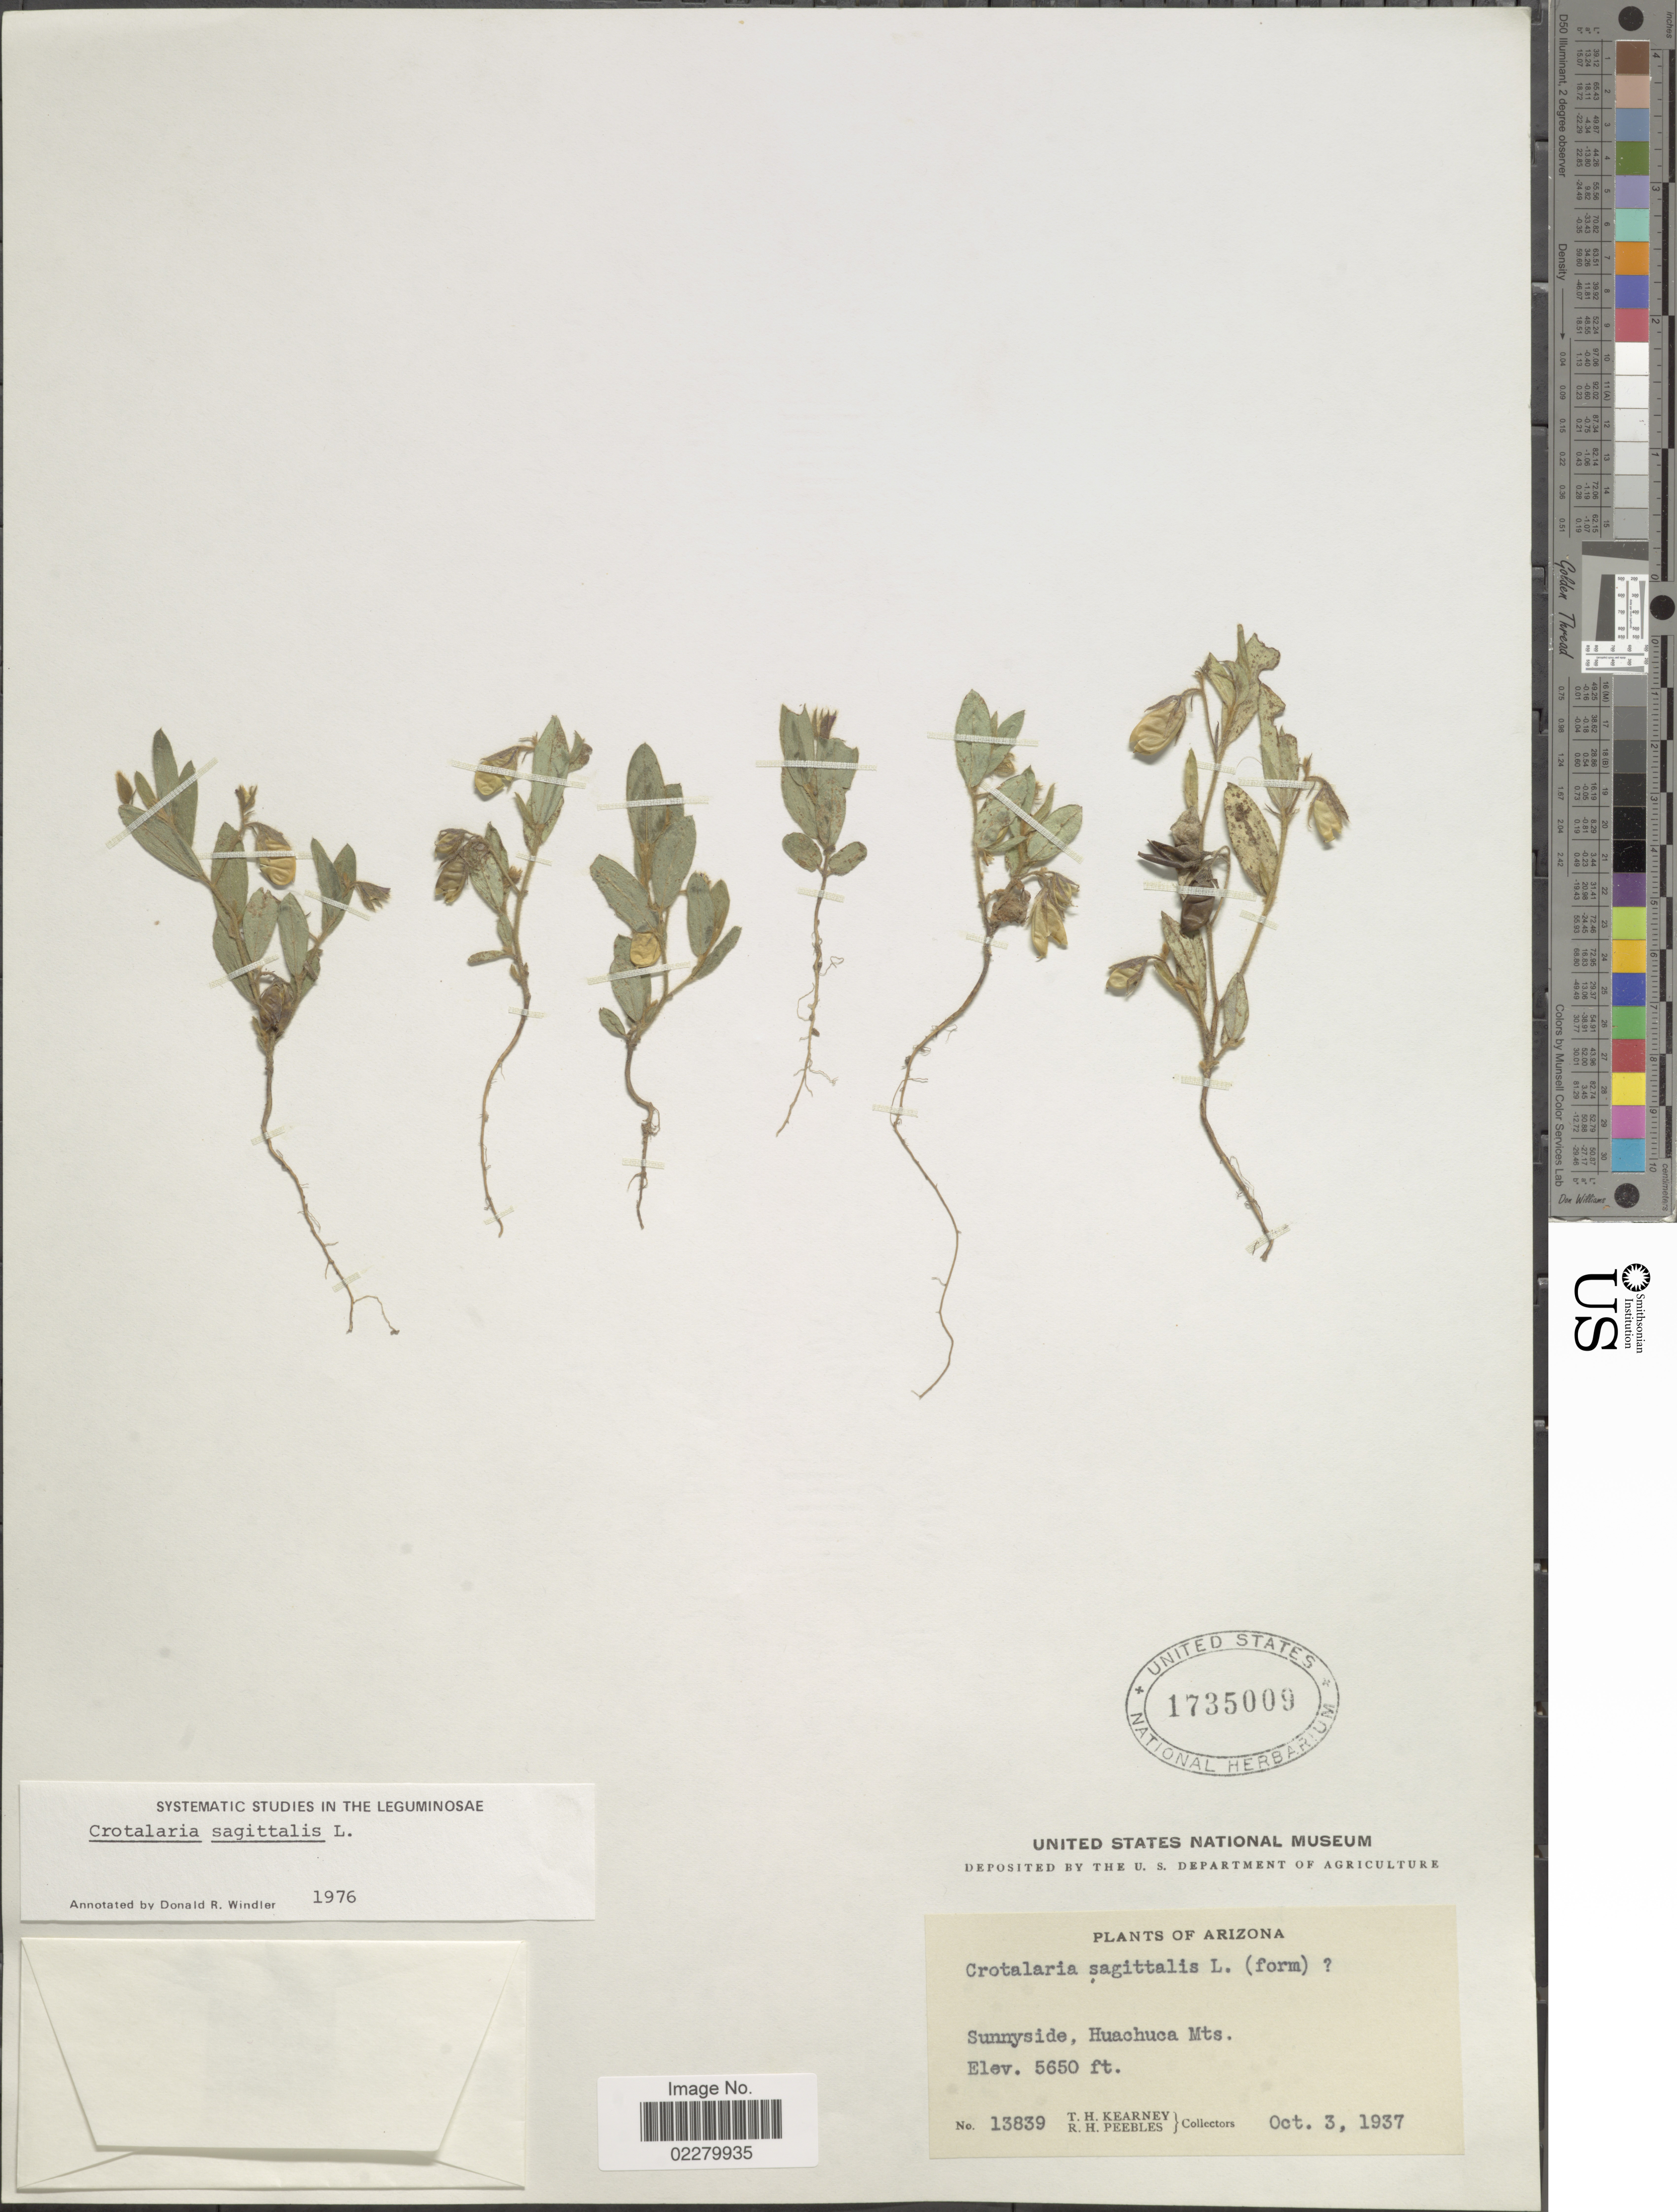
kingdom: Plantae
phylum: Tracheophyta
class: Magnoliopsida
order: Fabales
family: Fabaceae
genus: Crotalaria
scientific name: Crotalaria sagittalis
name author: L.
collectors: T. H. Kearney & R. H. Peebles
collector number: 13839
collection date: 1937-10-03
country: United States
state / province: Arizona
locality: Sunnyside, Huachuca Mts.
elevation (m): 1722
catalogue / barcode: US 1735009